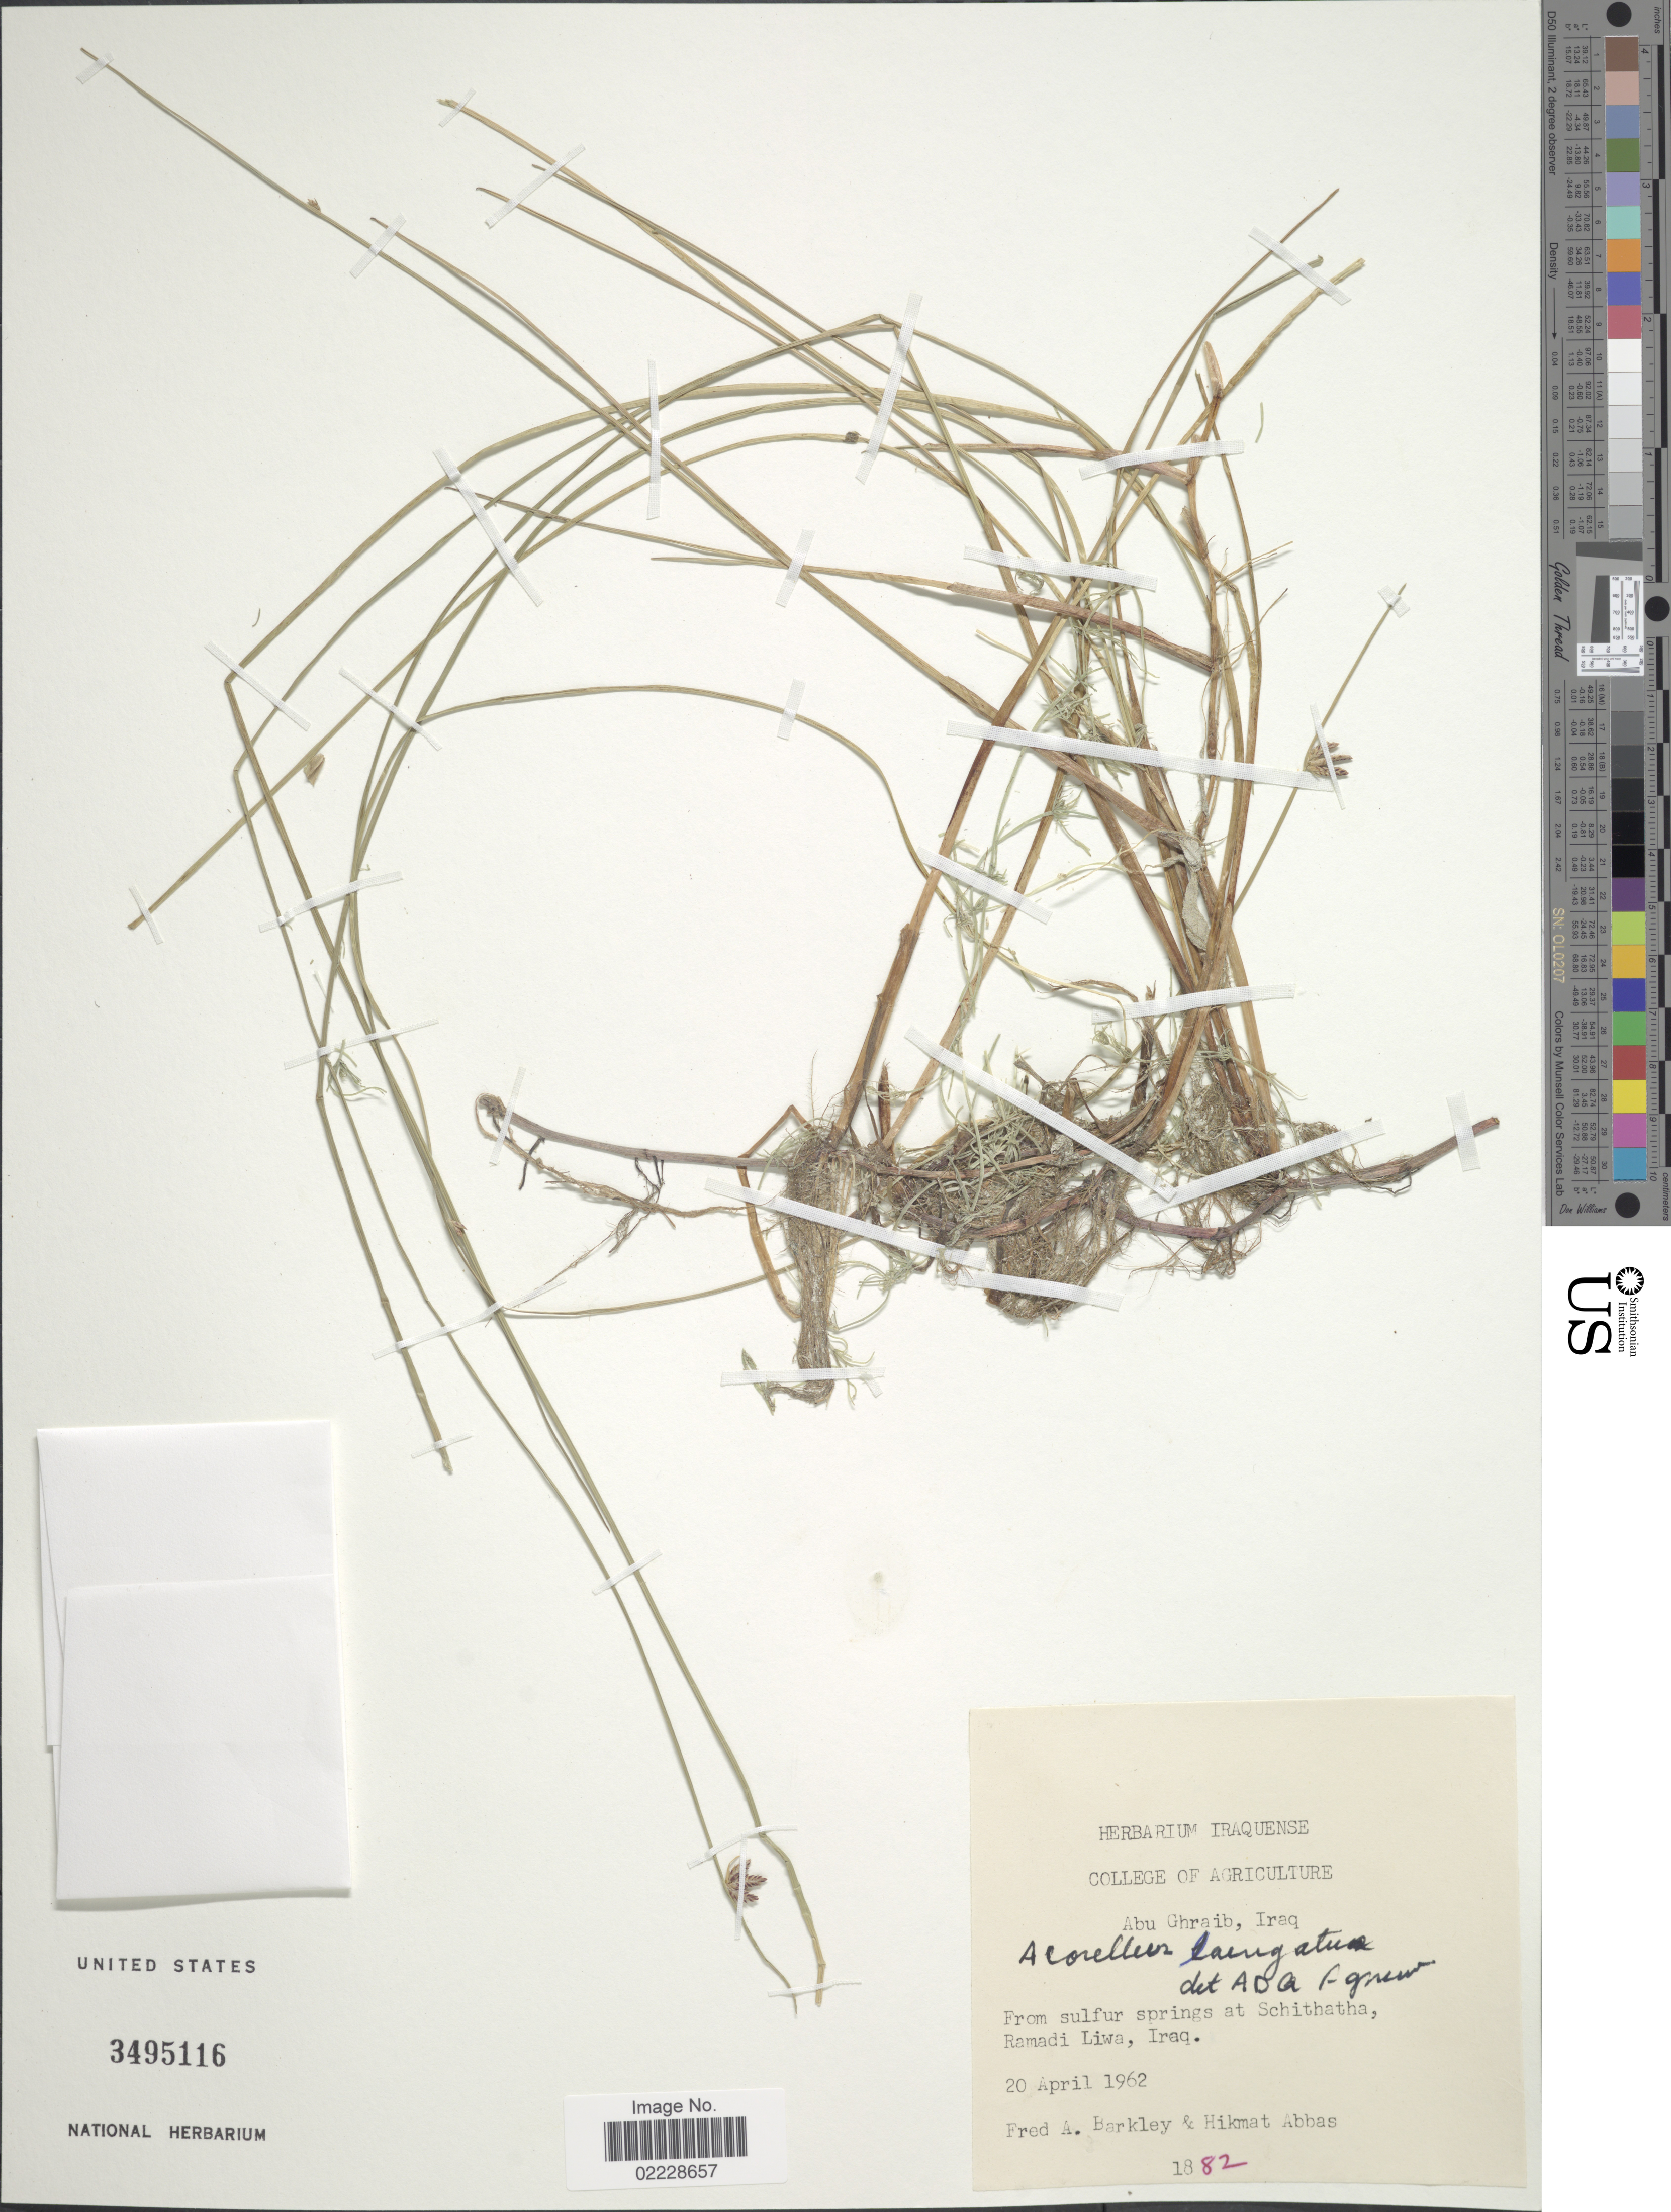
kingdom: Plantae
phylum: Tracheophyta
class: Liliopsida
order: Poales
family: Cyperaceae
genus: Cyperus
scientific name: Cyperus laevigatus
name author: L.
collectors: F. A. Barkley & H. Abbas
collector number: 1882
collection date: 1962-04-20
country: Iraq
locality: Abu Ghraib, From sulfur springs at Schithatha, Ramada Liwa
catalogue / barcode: US 3495116